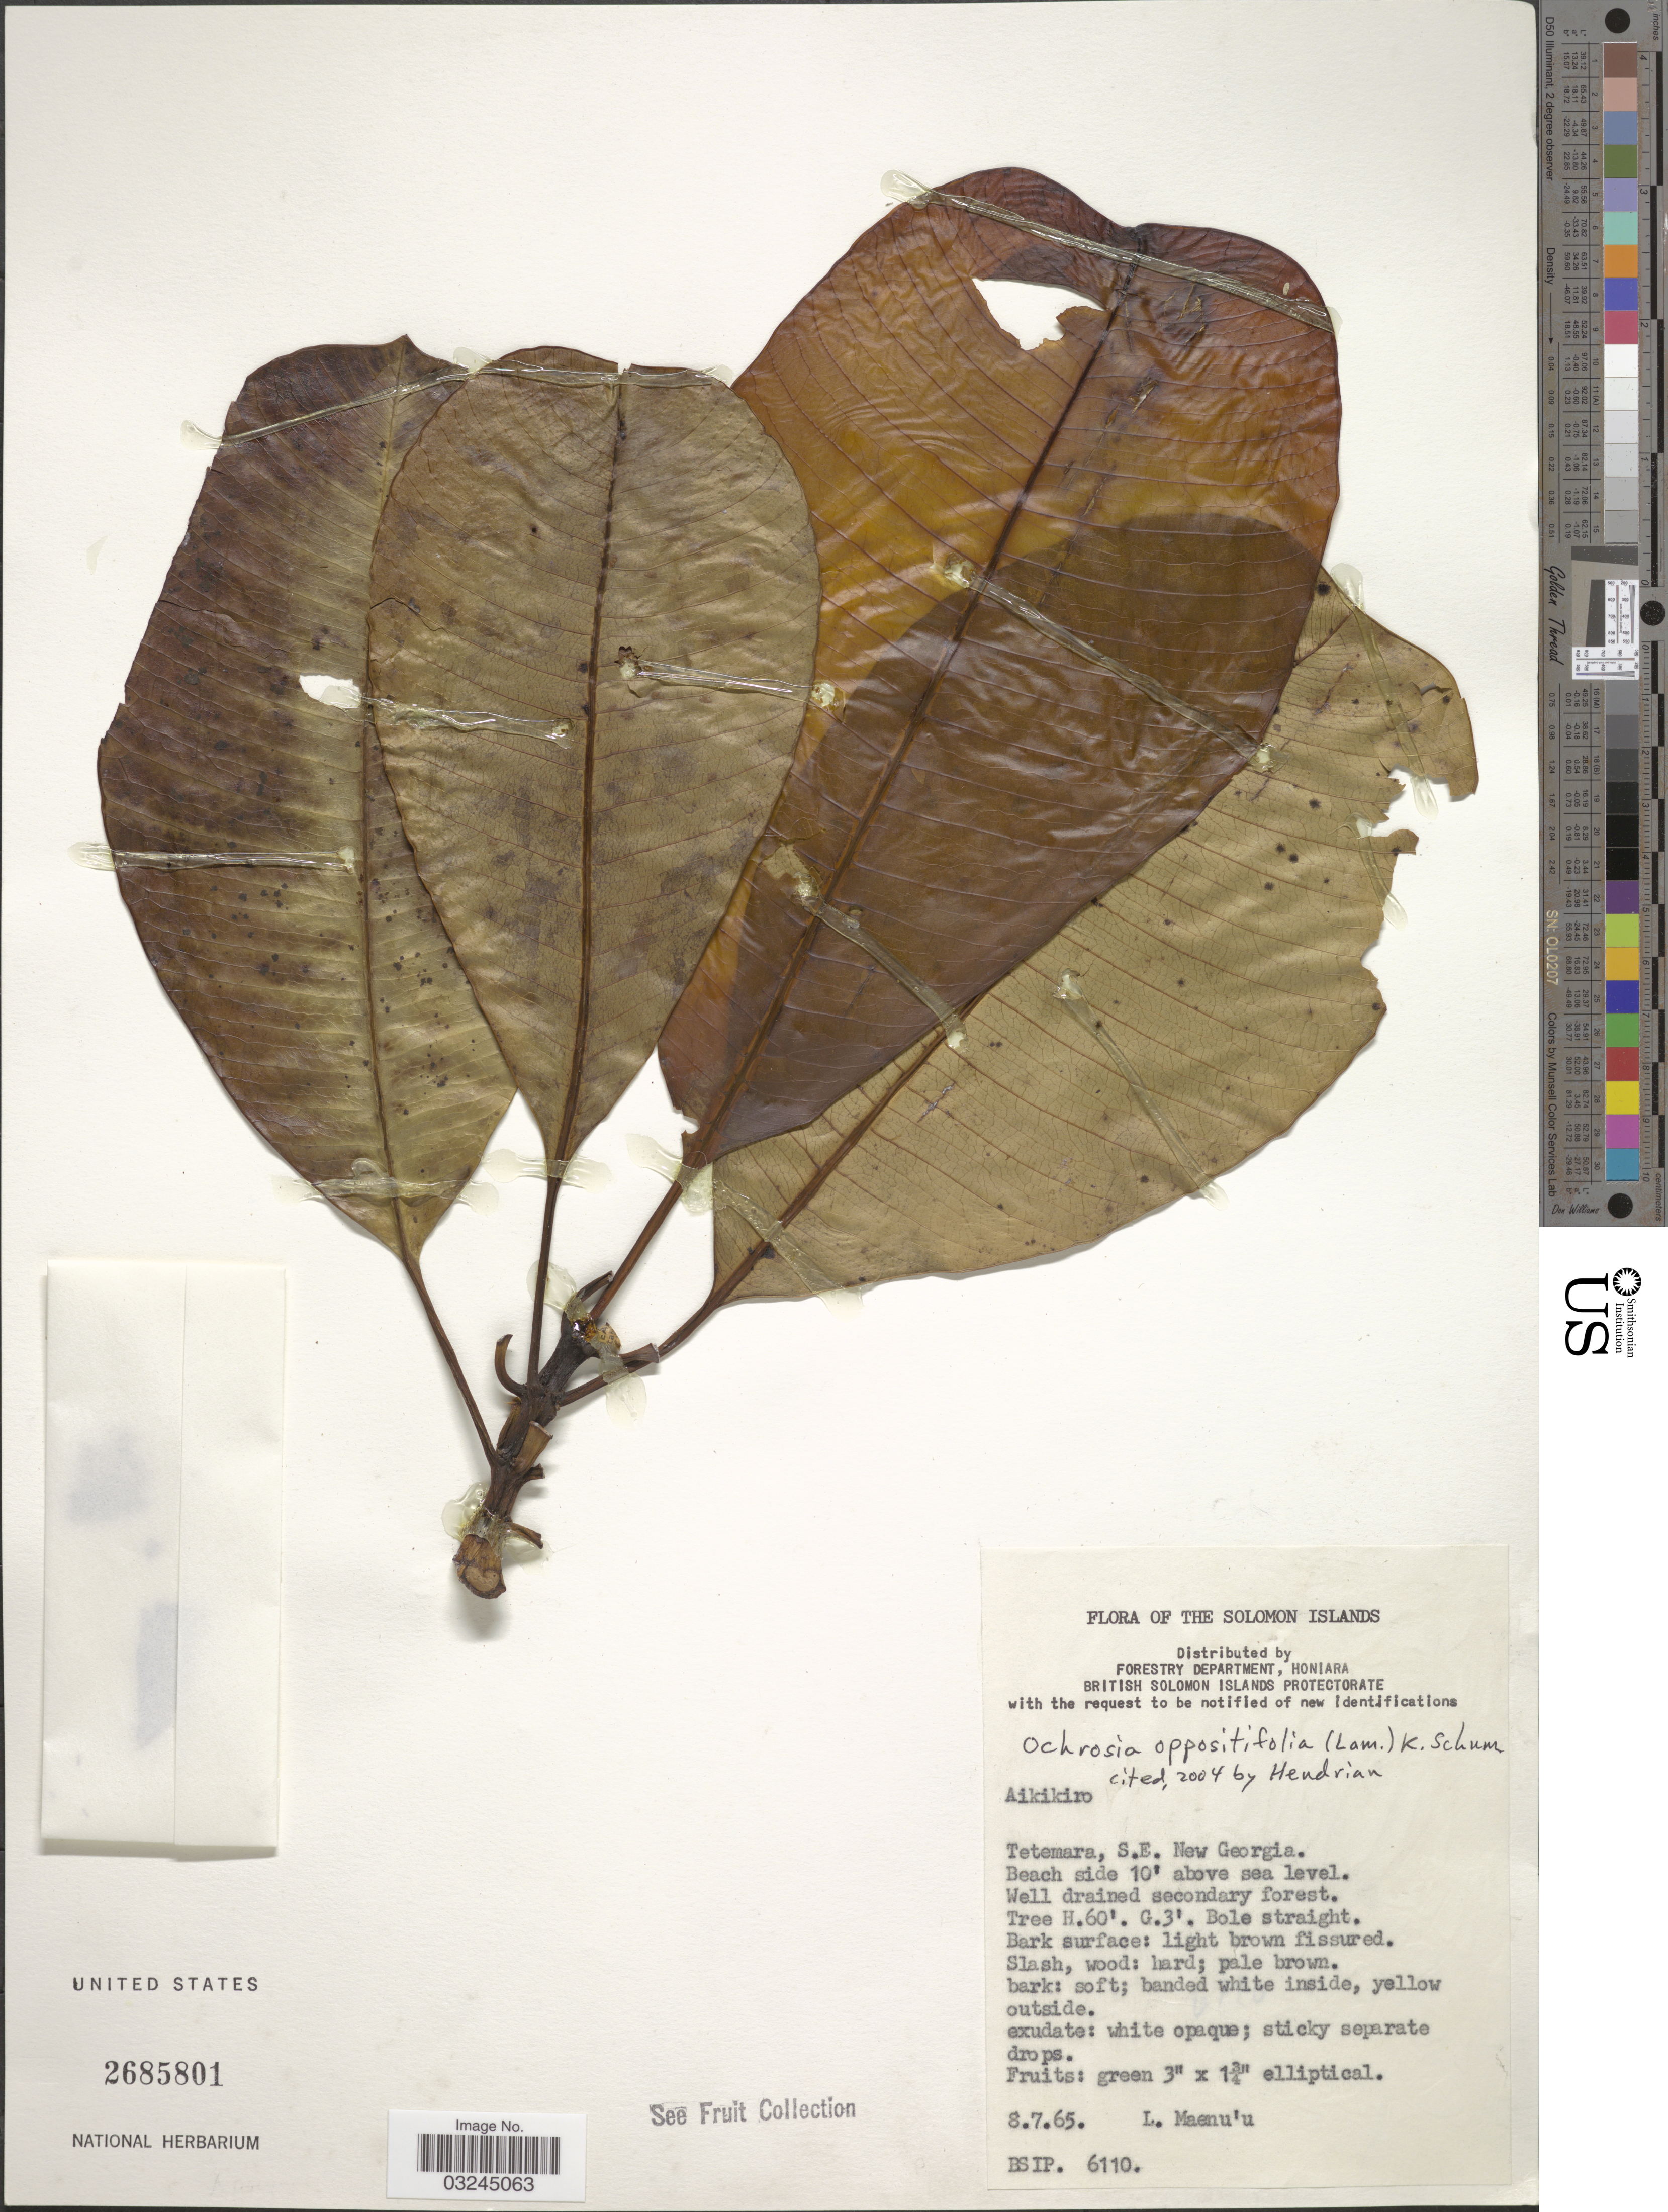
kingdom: Plantae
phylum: Tracheophyta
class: Magnoliopsida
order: Gentianales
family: Apocynaceae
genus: Ochrosia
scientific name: Ochrosia oppositifolia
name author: (Lam.) K. Schum.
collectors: L. Maenu'u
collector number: BSIP6110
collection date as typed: Transcribed d/m/y: 8/7/65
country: Solomon Islands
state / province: Solomon Islands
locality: Tetemara, S. E. New Georgia.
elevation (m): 3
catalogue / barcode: US 2685801